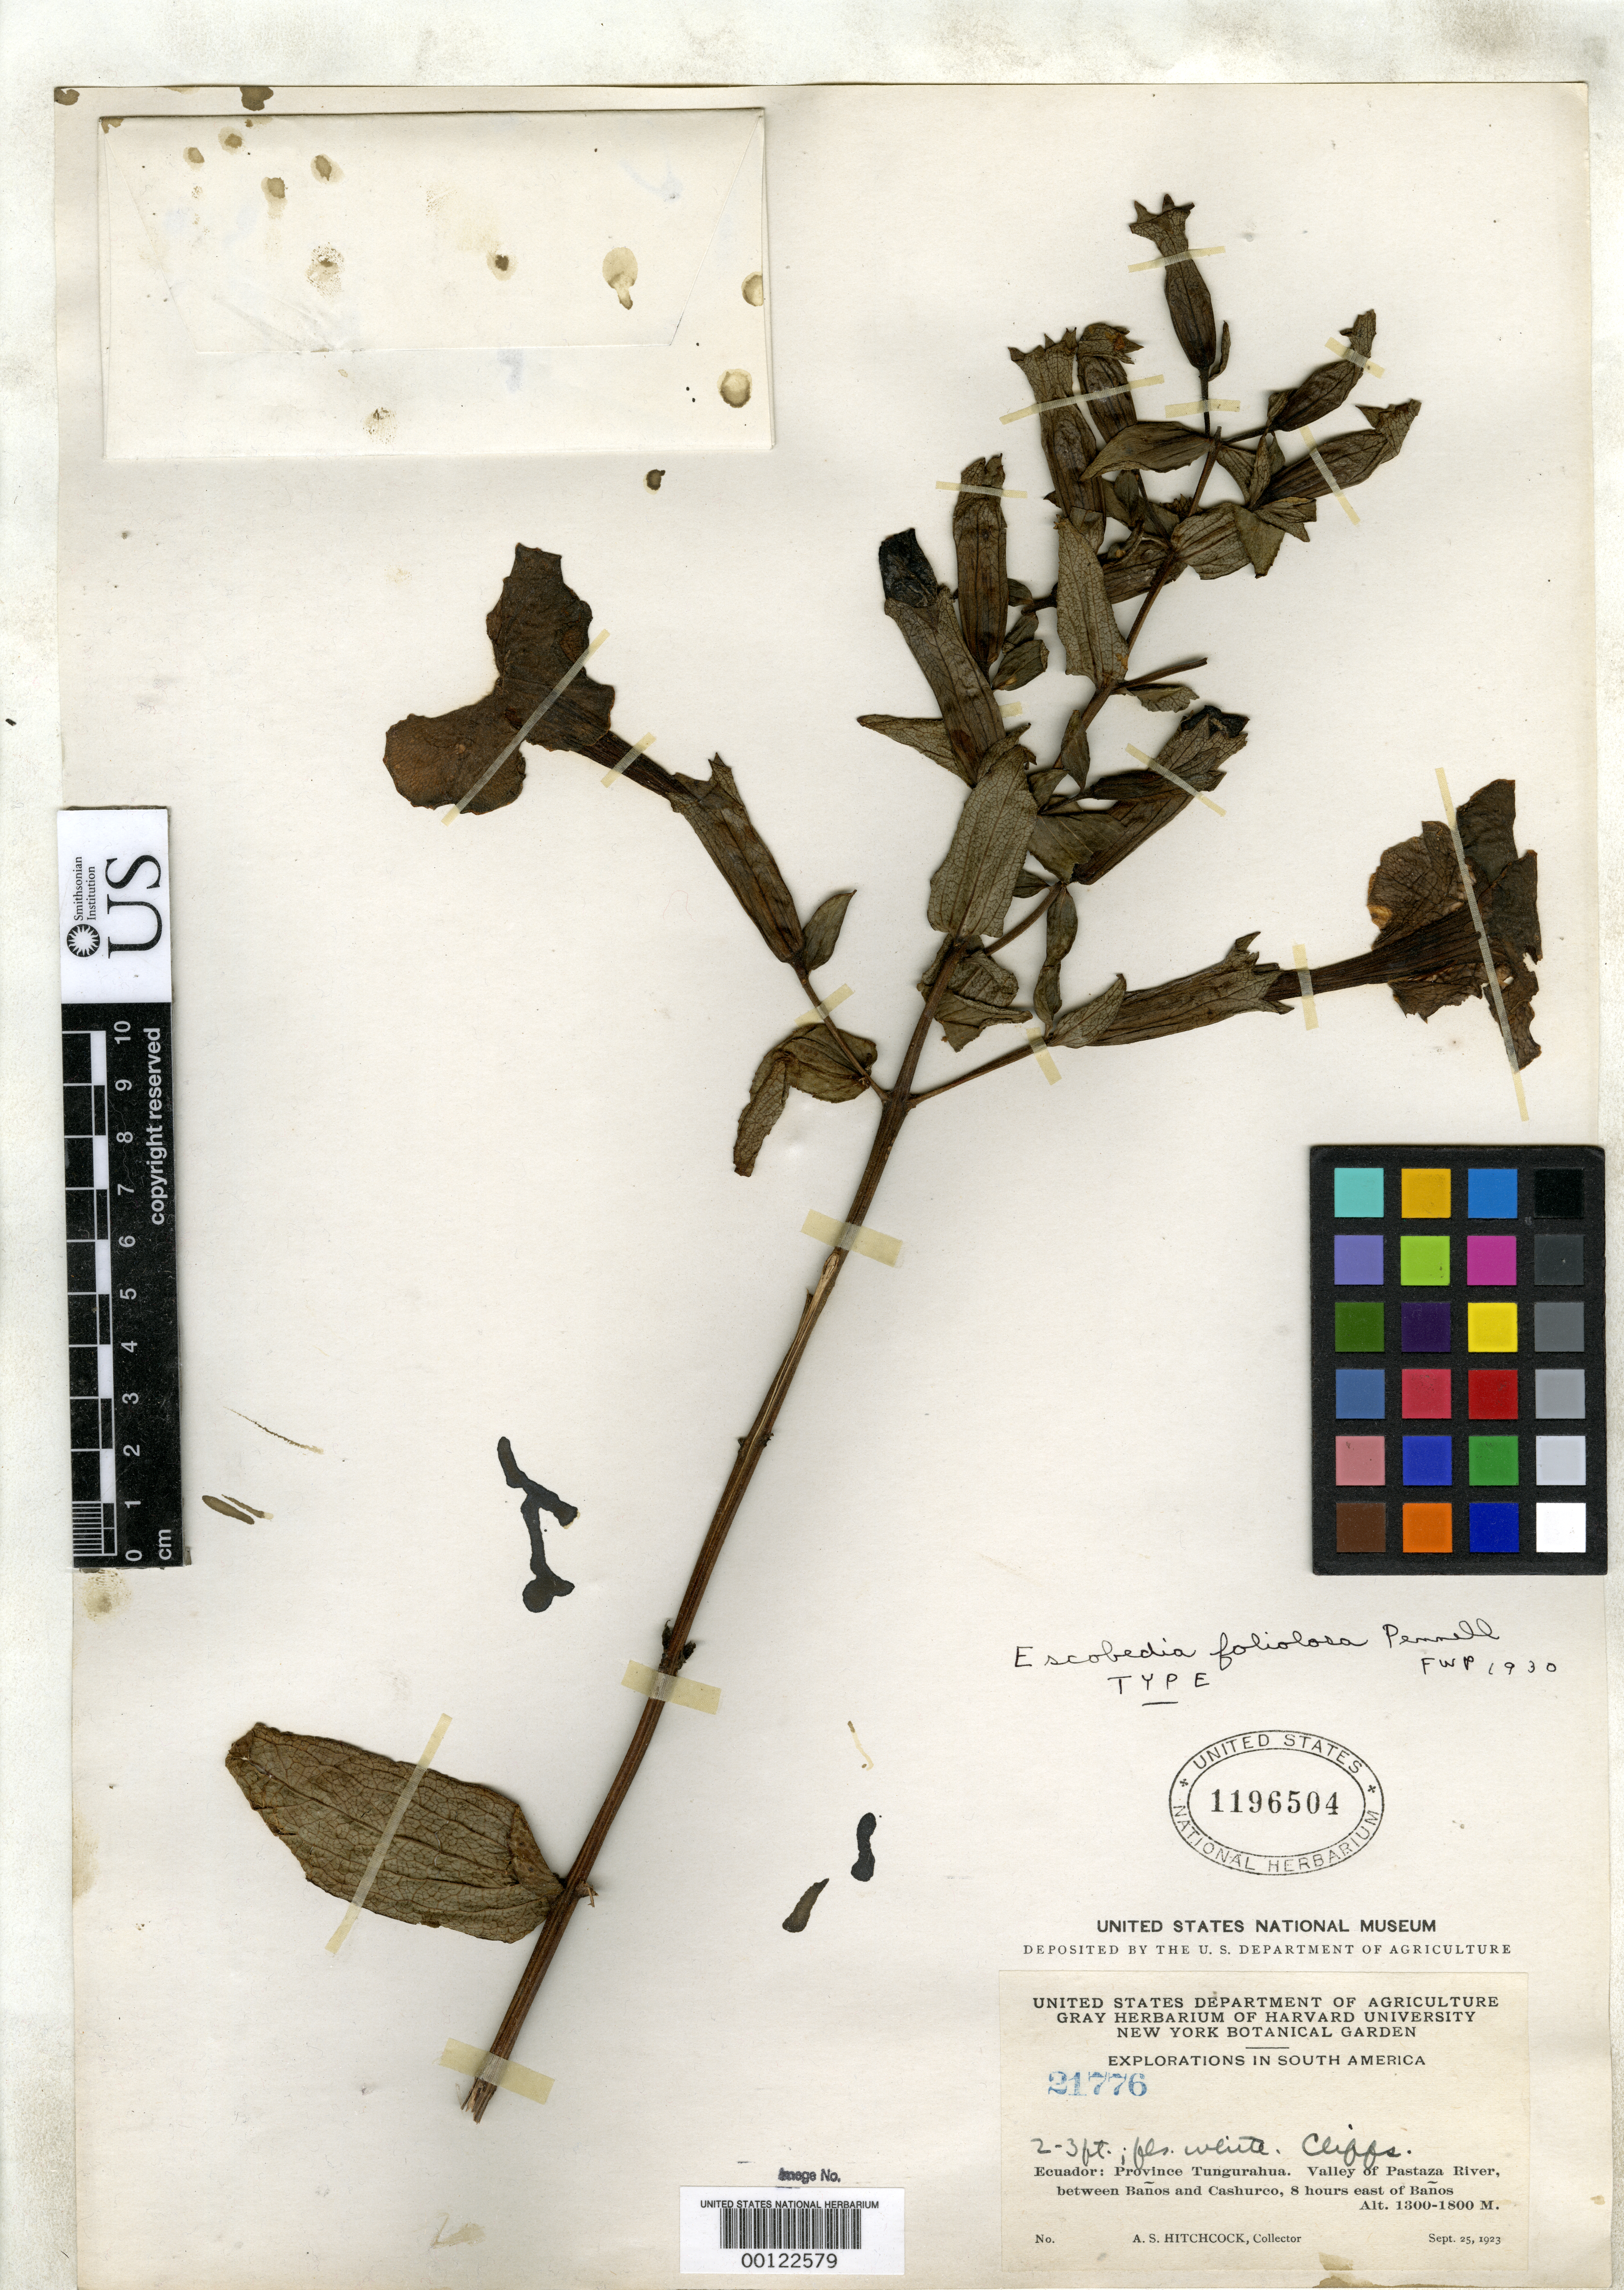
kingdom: Plantae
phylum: Tracheophyta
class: Magnoliopsida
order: Lamiales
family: Orobanchaceae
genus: Escobedia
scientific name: Escobedia foliolosa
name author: Pennell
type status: Holotype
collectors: A. S. Hitchcock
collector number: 21776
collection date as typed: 25 Sep 1923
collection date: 1923-09-25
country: Ecuador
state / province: Tungurahua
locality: Banos.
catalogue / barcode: US 1196504